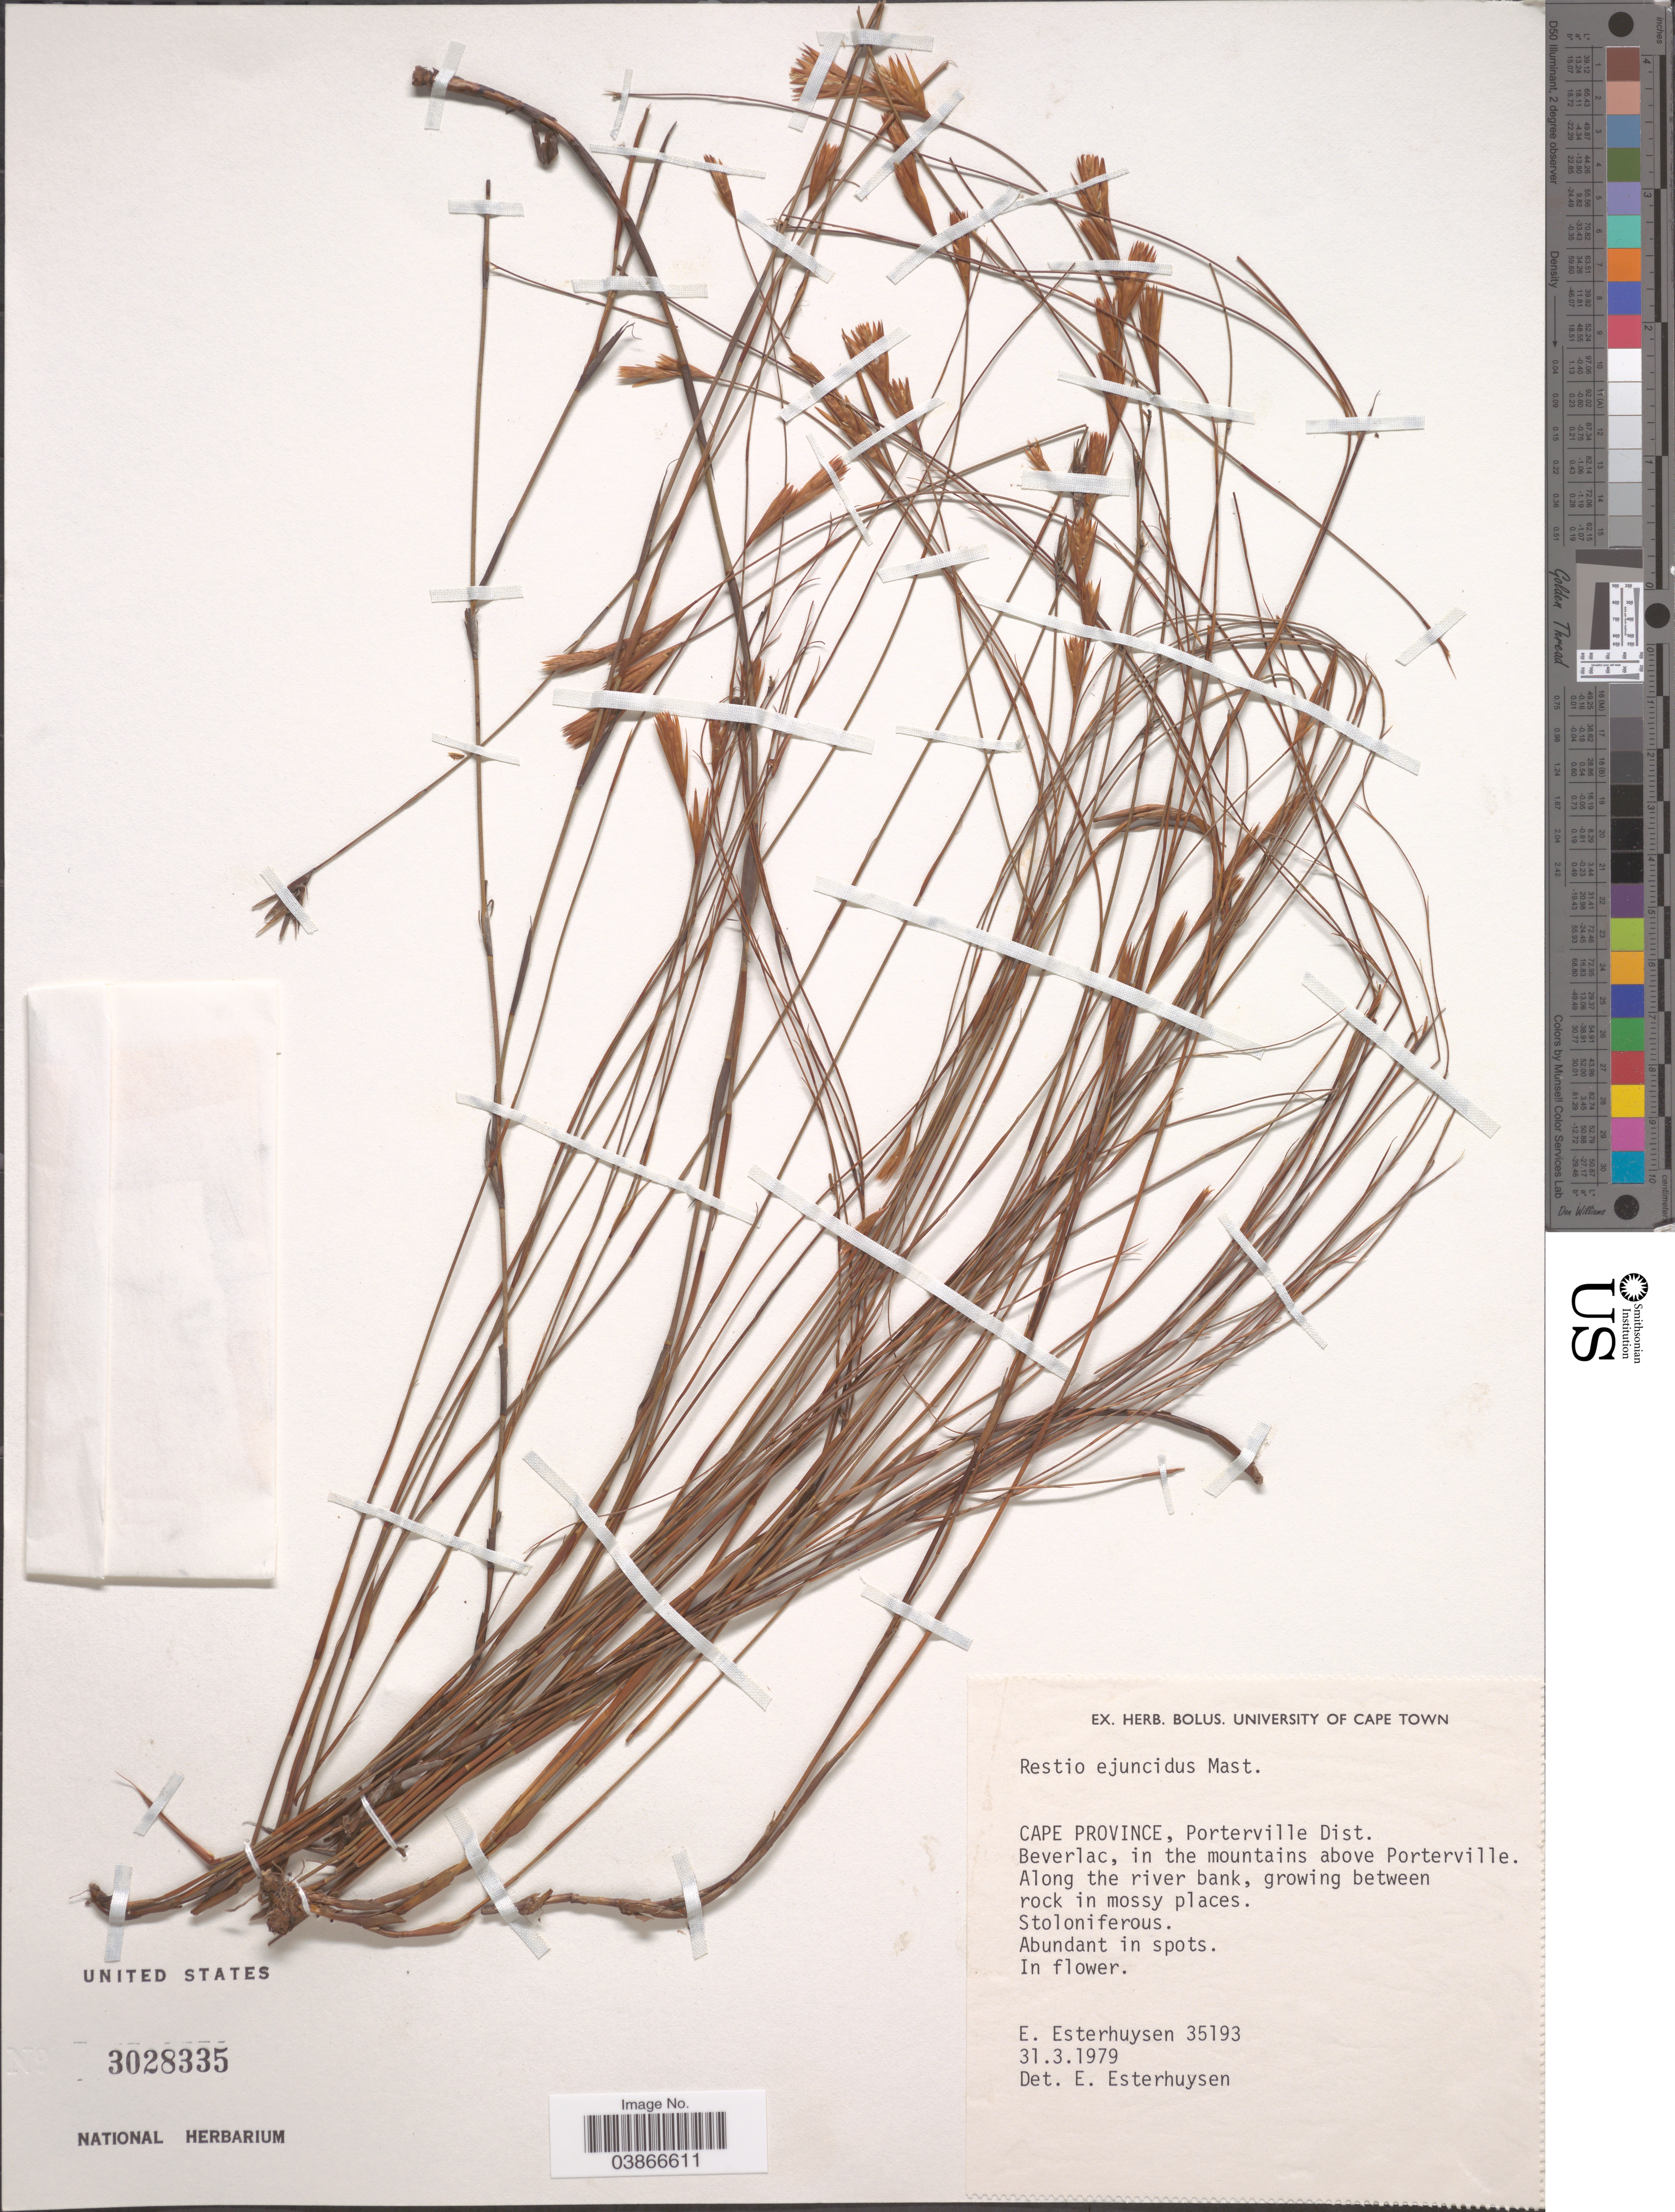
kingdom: Plantae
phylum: Tracheophyta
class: Liliopsida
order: Poales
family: Restionaceae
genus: Restio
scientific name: Restio ejuncidus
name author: Mast.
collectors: E. E. Esterhuysen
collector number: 35193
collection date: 1979-03-31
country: South Africa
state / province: Western Cape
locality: Porterville Dist. Boverlac, in the mountains above Porterville.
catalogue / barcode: US 3028335